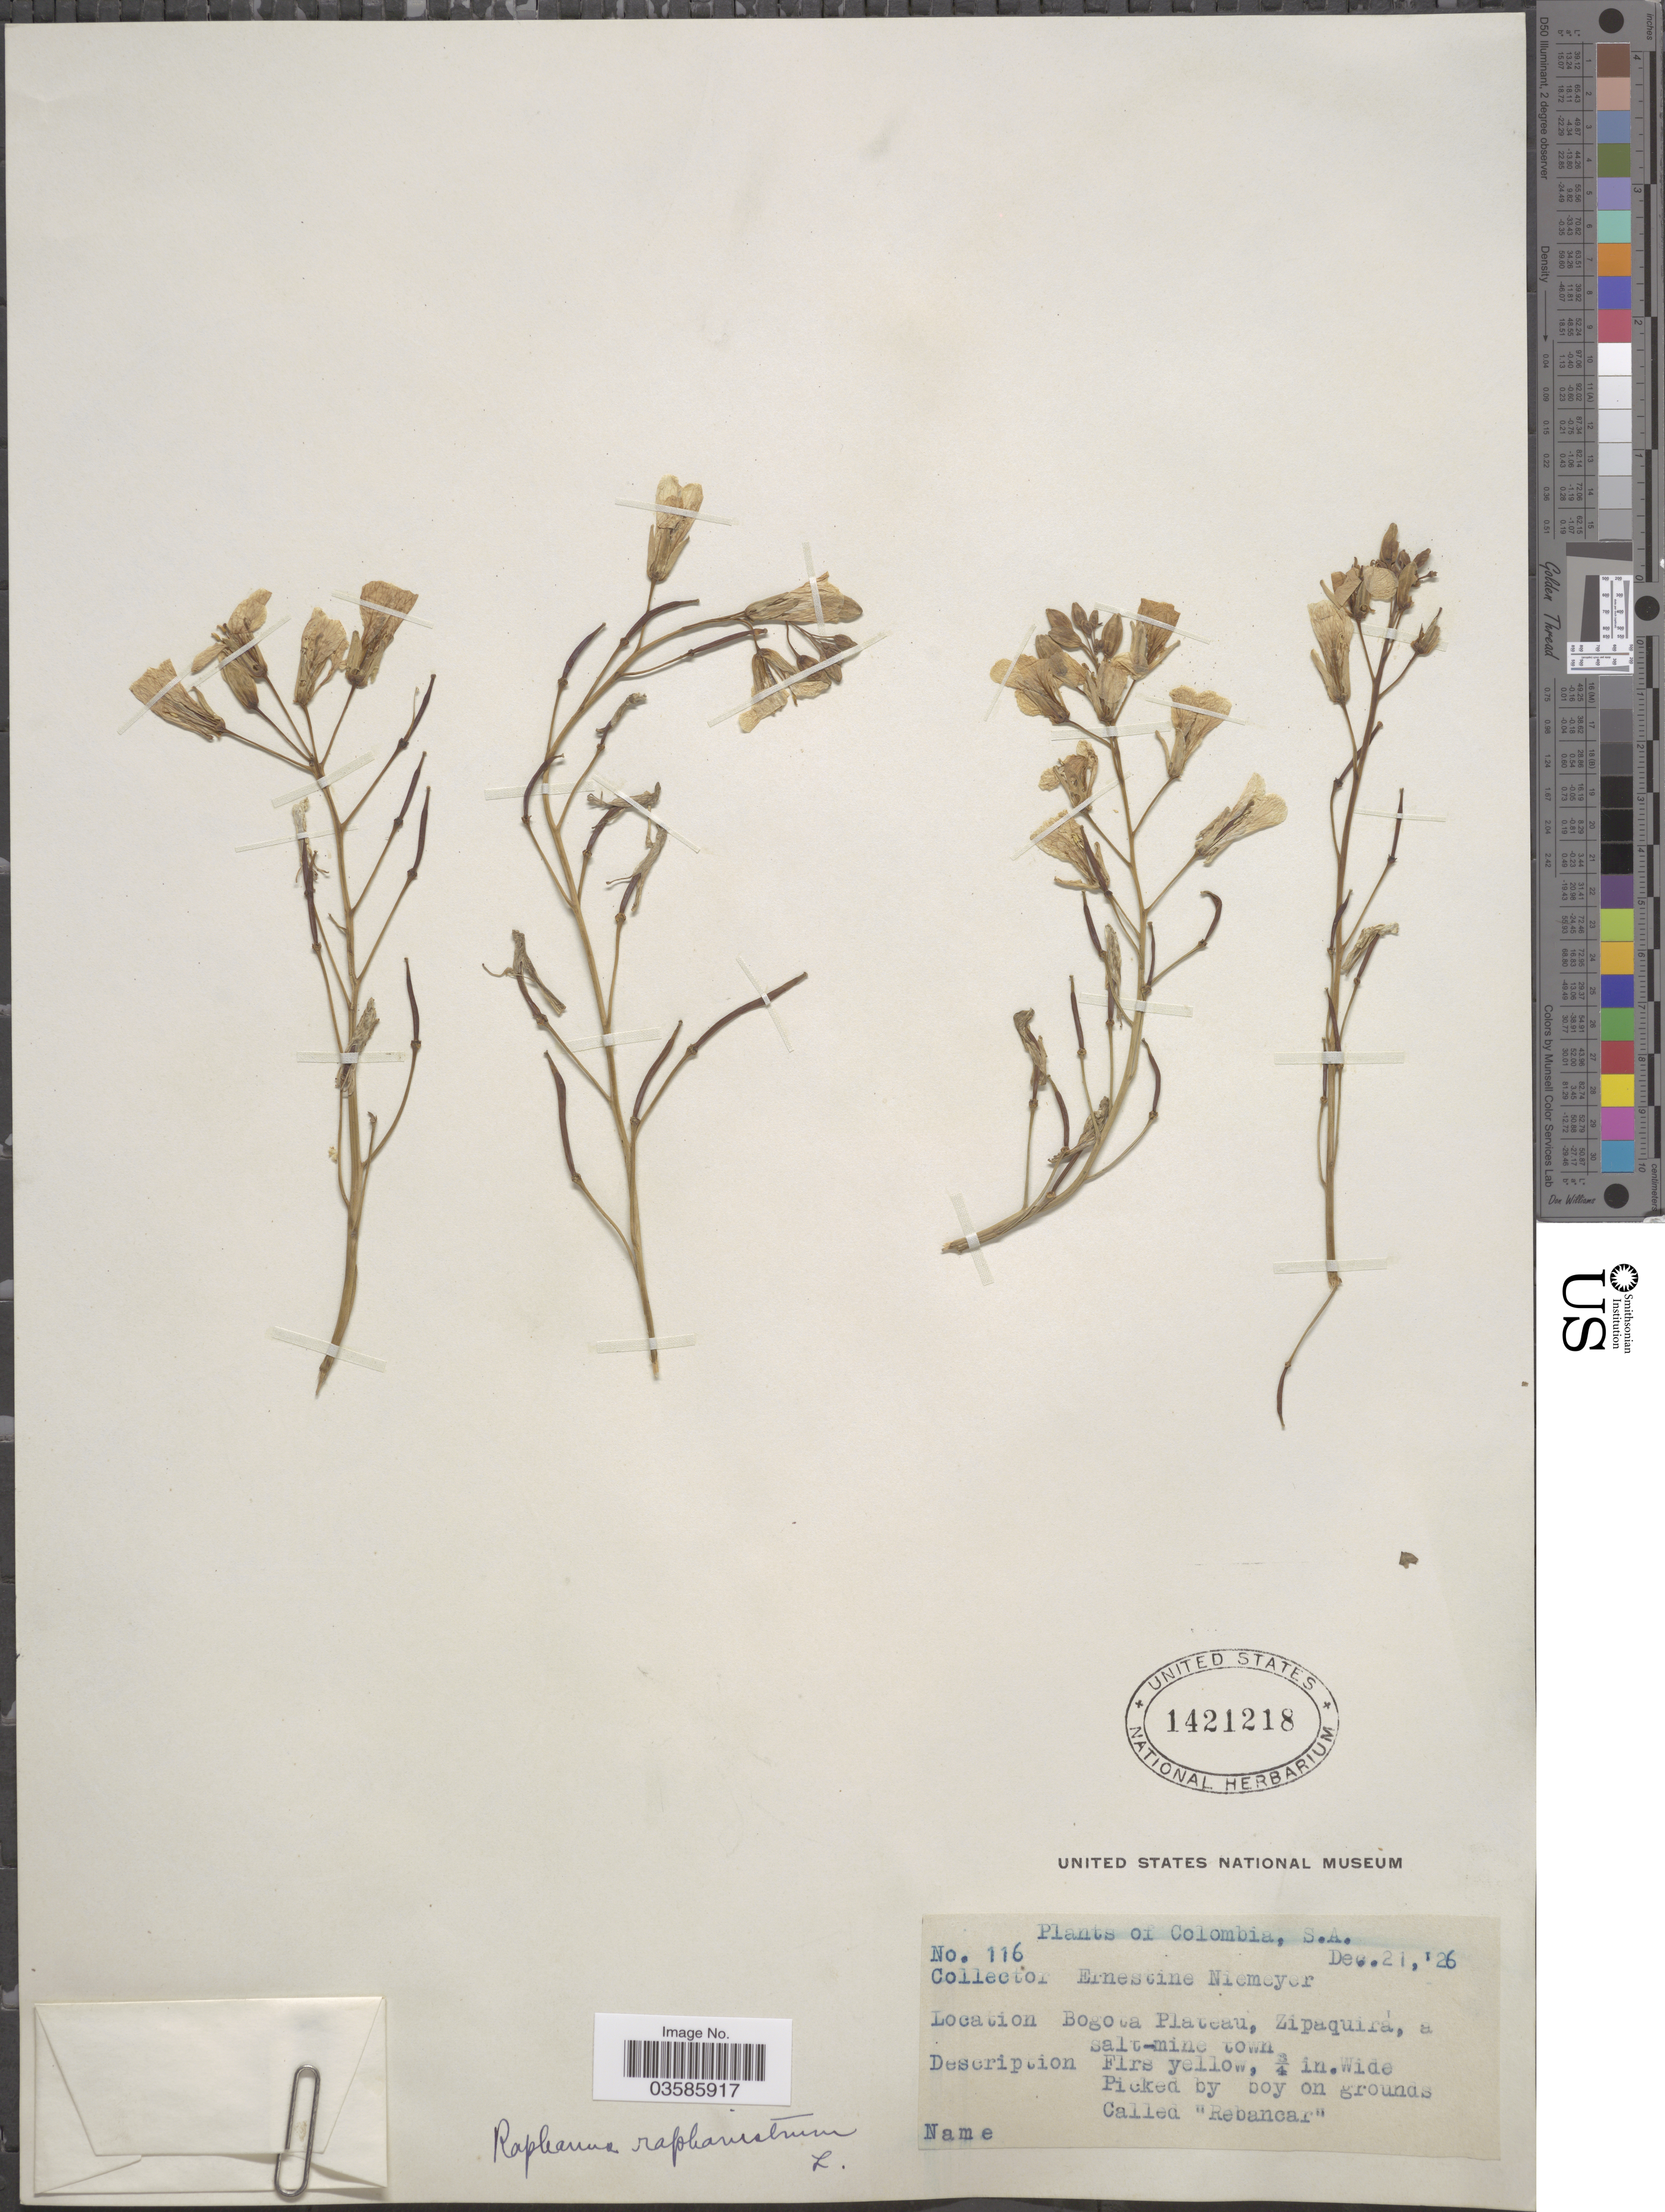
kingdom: Plantae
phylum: Tracheophyta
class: Magnoliopsida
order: Brassicales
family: Brassicaceae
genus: Raphanus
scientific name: Raphanus raphanistrum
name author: L.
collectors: E. H. Niemeyer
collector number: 116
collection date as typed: Transcribed d/m/y: 21/12/26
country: Colombia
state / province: Bogota D.C.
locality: Bogota Plateau, Zipaquira, a salt-mine town.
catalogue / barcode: US 1421218